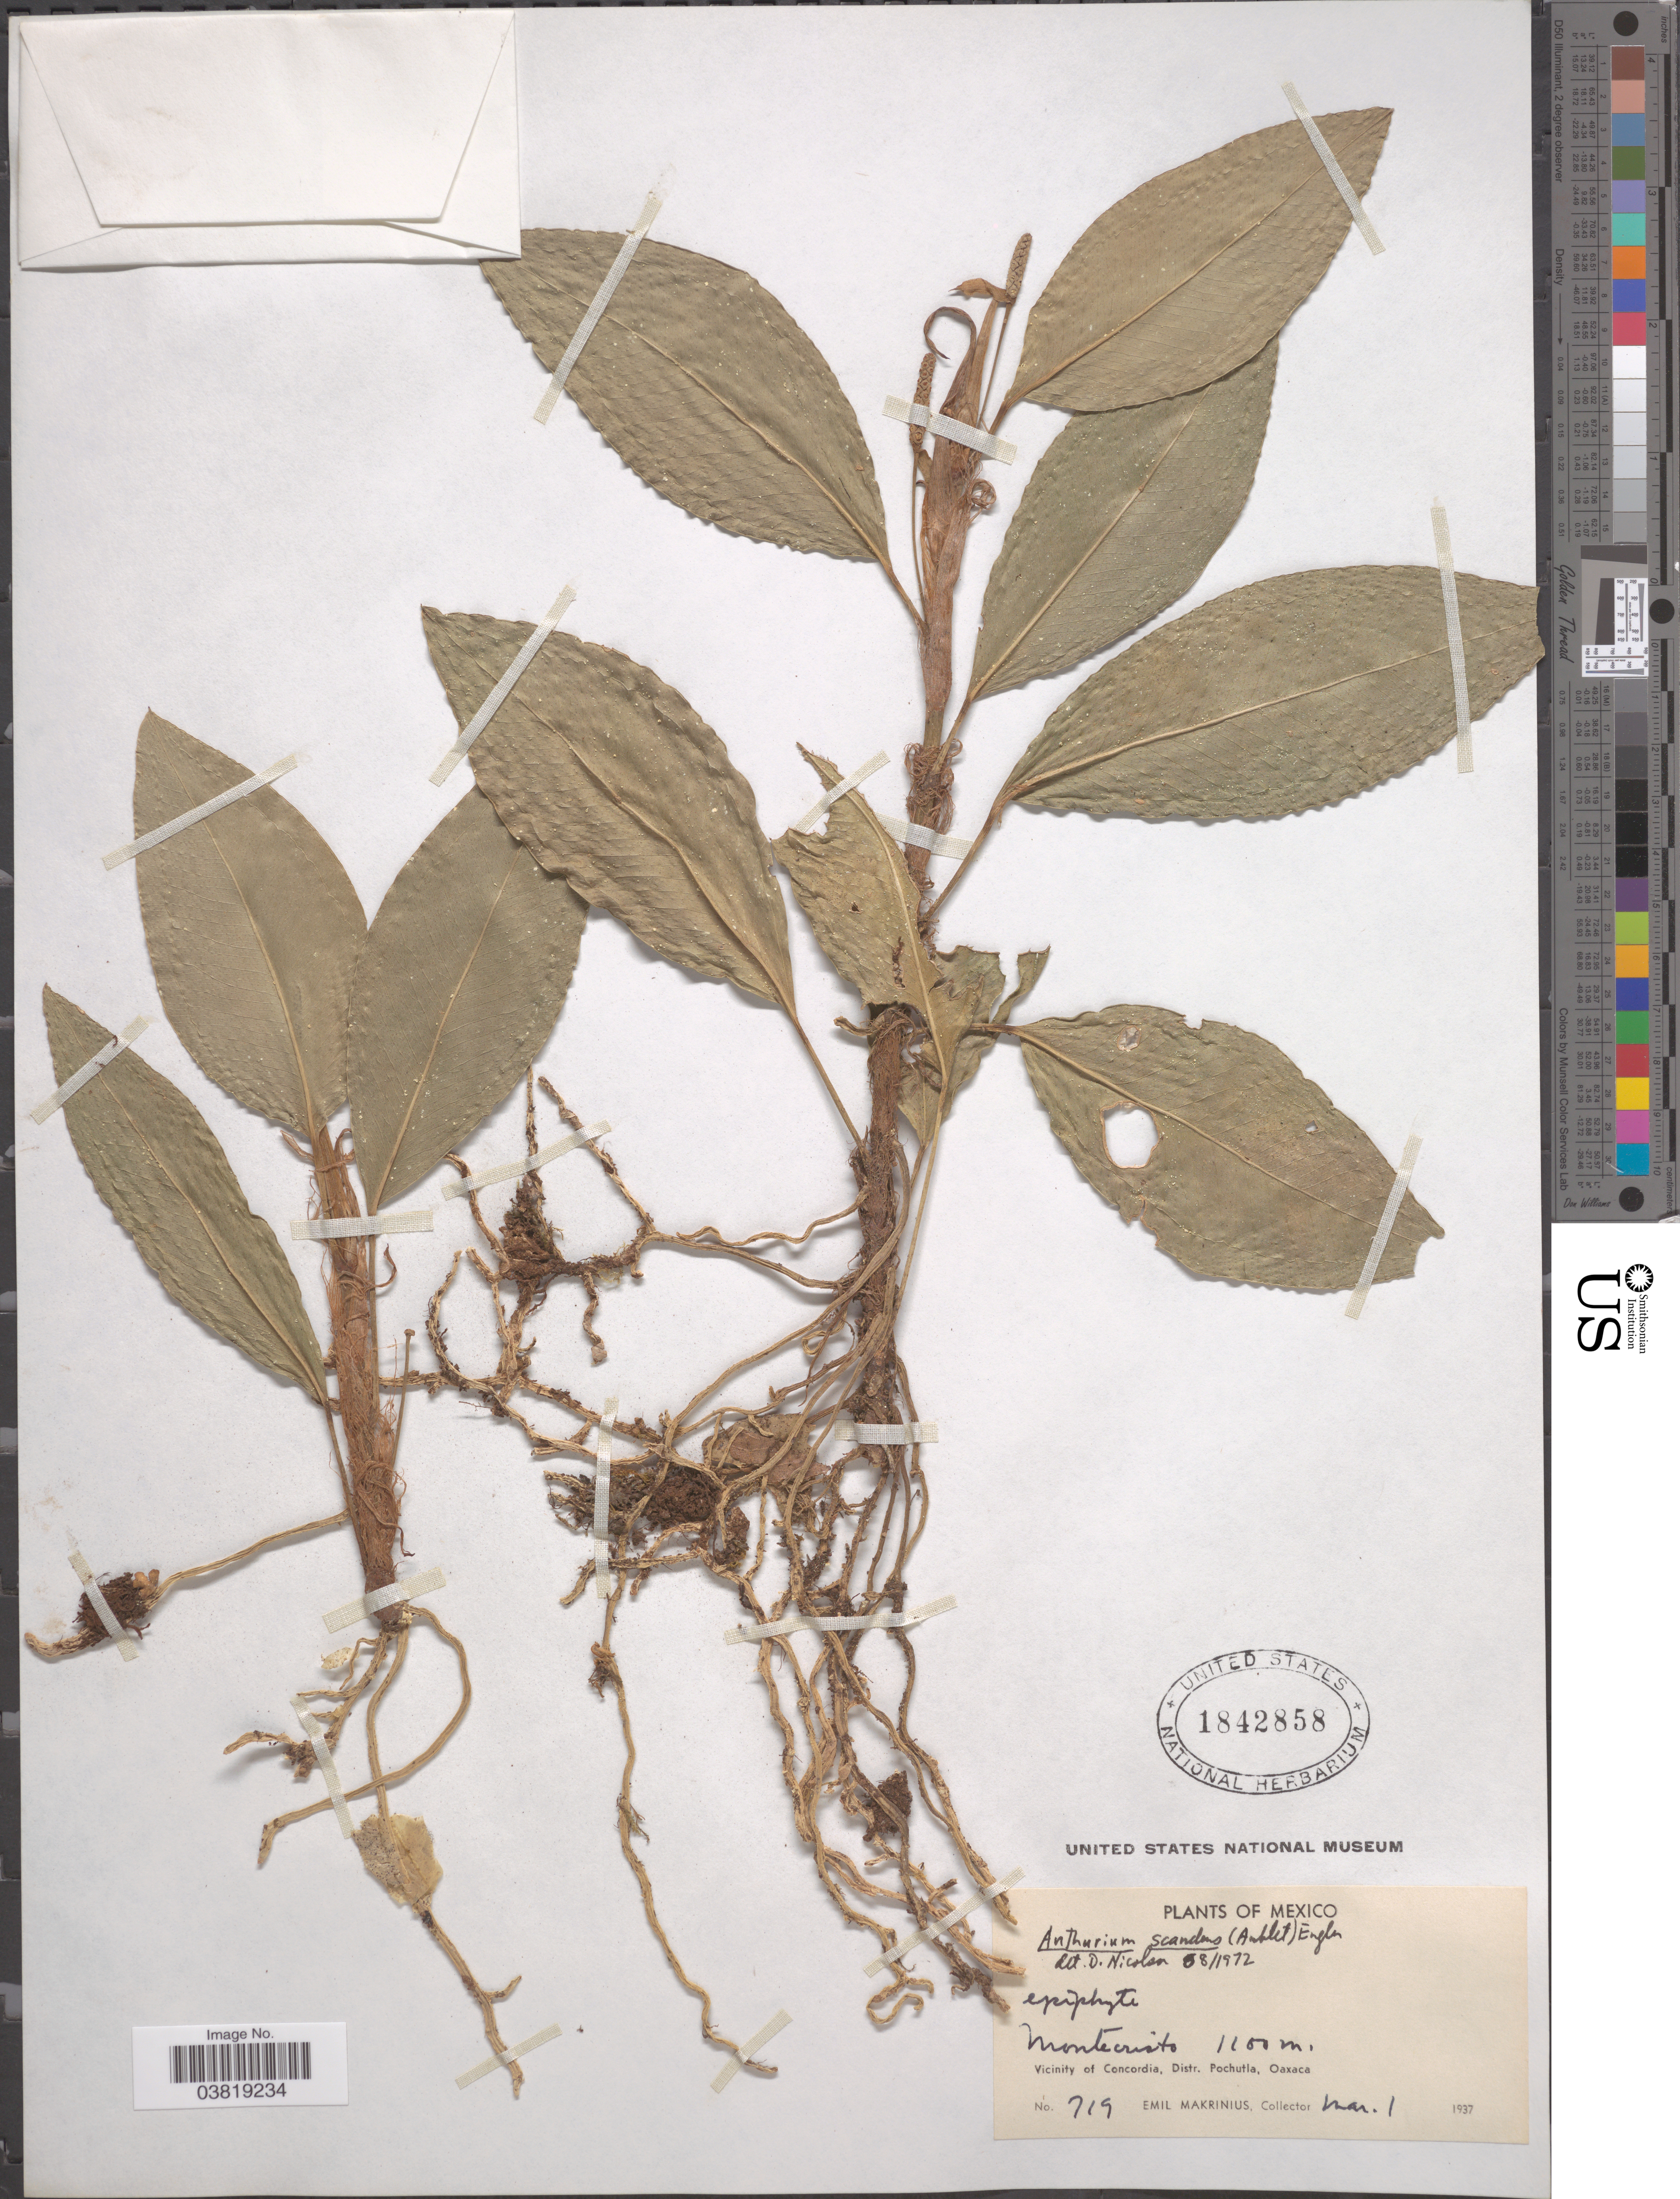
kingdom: Plantae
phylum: Tracheophyta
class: Liliopsida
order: Alismatales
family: Araceae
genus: Anthurium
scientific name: Anthurium scandens var. scandens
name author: (Aubl.) Engl.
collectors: E. Makrinius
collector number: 719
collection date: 1937-03-01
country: Mexico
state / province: Oaxaca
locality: Montecristo. Vicinity of Concordia, Distr. Pochutla.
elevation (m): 1100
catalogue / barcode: US 1842858